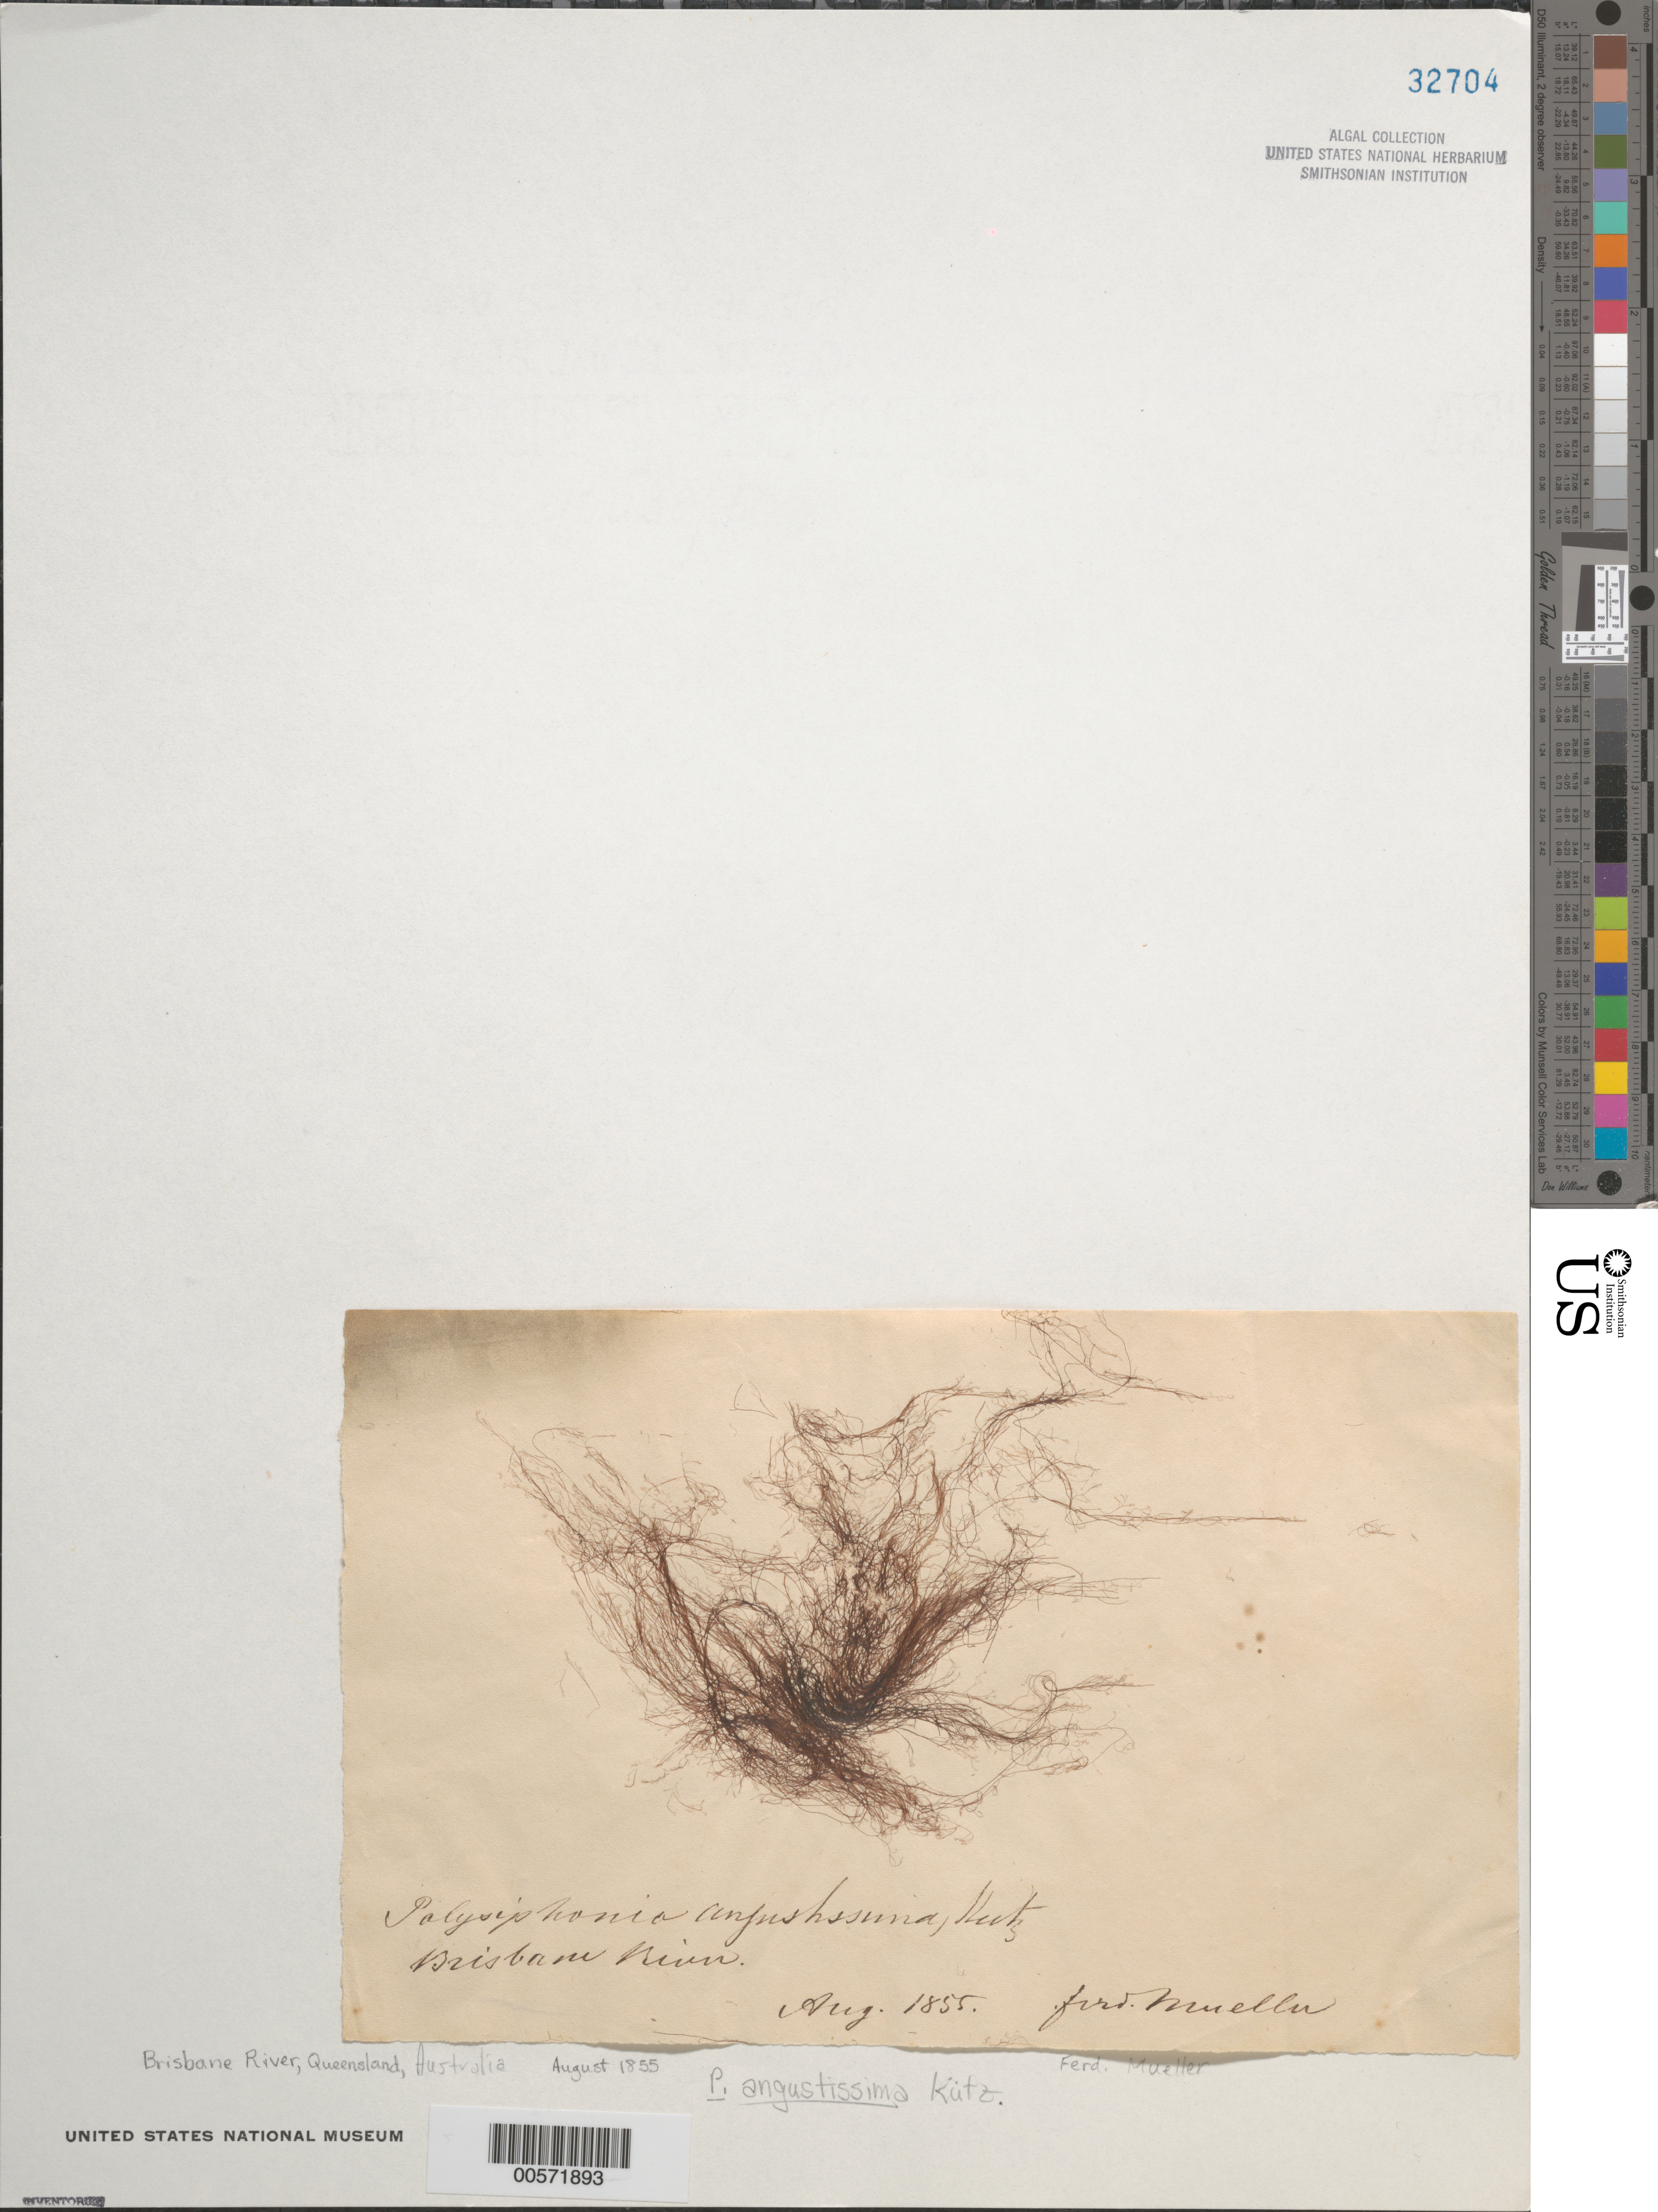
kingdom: Plantae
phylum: Rhodophyta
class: Florideophyceae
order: Ceramiales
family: Rhodomelaceae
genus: Polysiphonia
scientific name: Polysiphonia subtilissima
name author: Mont.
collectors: F. Mueller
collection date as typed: Aug 1855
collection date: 1855-08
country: Australia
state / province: Queensland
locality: Brisbane River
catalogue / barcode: US 32704